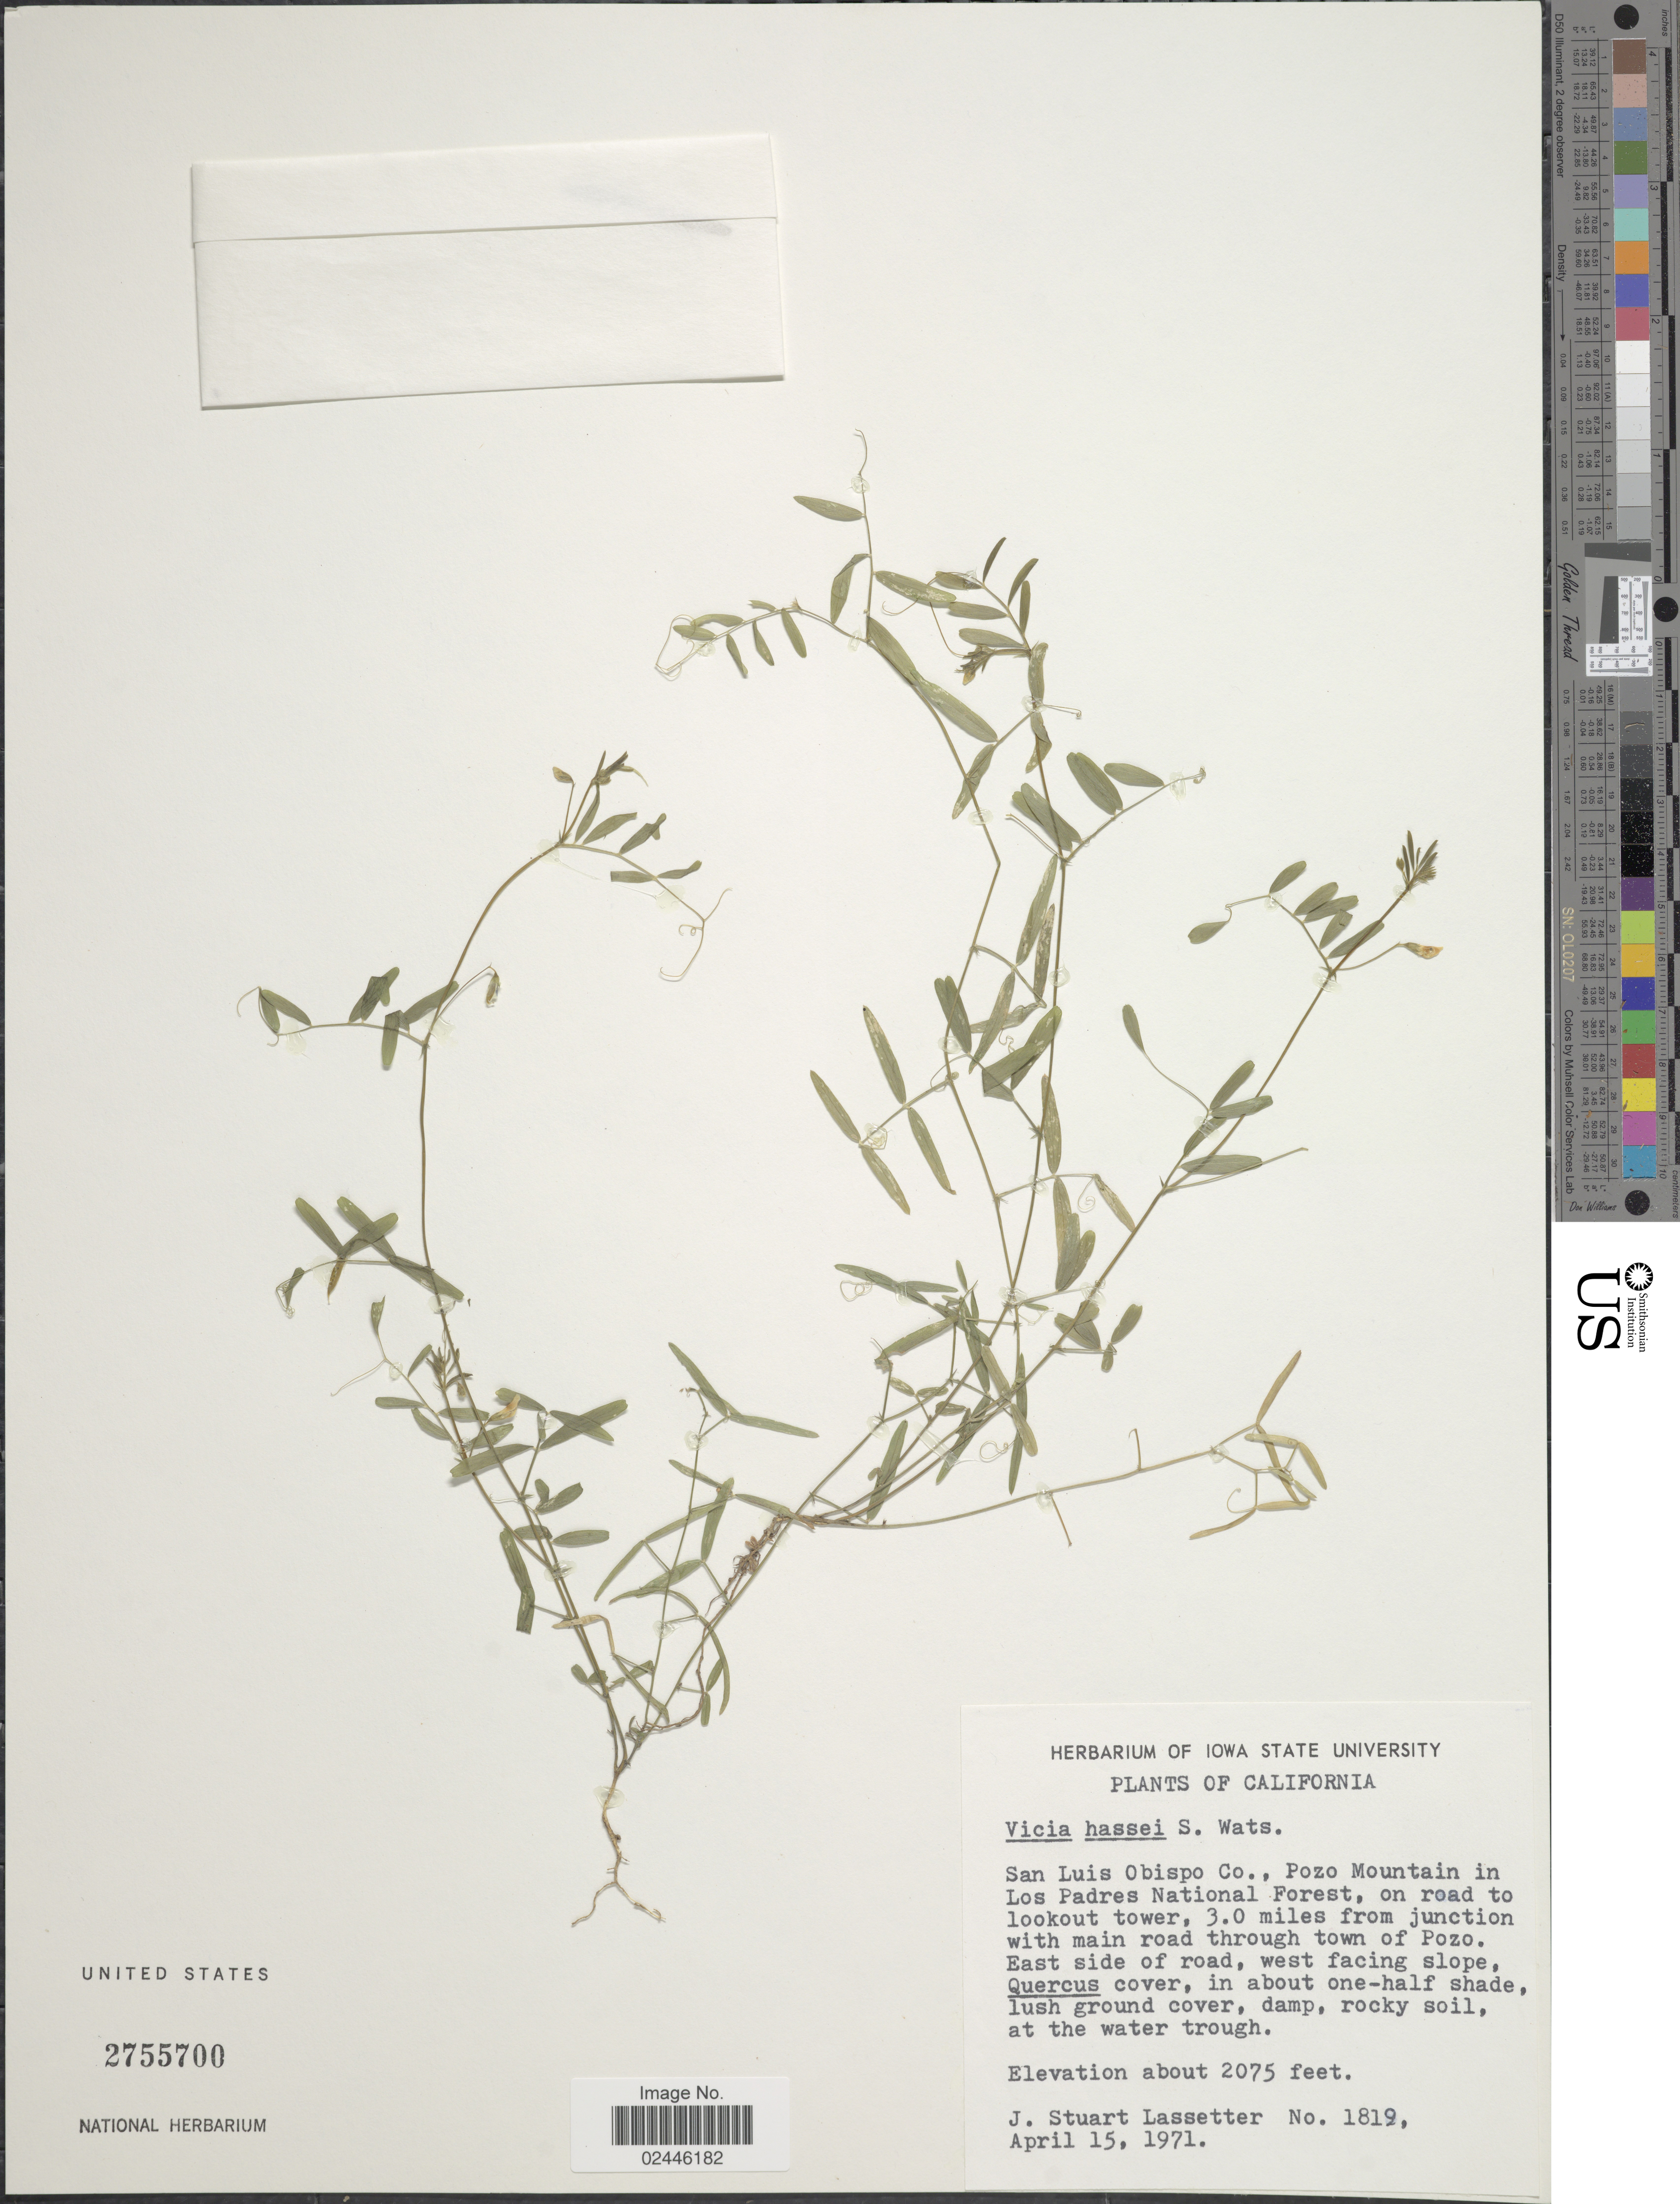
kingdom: Plantae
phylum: Tracheophyta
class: Magnoliopsida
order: Fabales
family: Fabaceae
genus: Vicia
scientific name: Vicia hassei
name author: S. Watson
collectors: J. Lassetter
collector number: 1819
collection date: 1971-04-15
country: United States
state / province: California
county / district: San Luis Obispo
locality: San Luis Obispo Co. Pozo Mountain in Los Padres National Forest, on road to lookout tower, 3.0 miles from junction with main road through town of Pozo. East side of road.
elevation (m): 632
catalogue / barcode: US 2755700